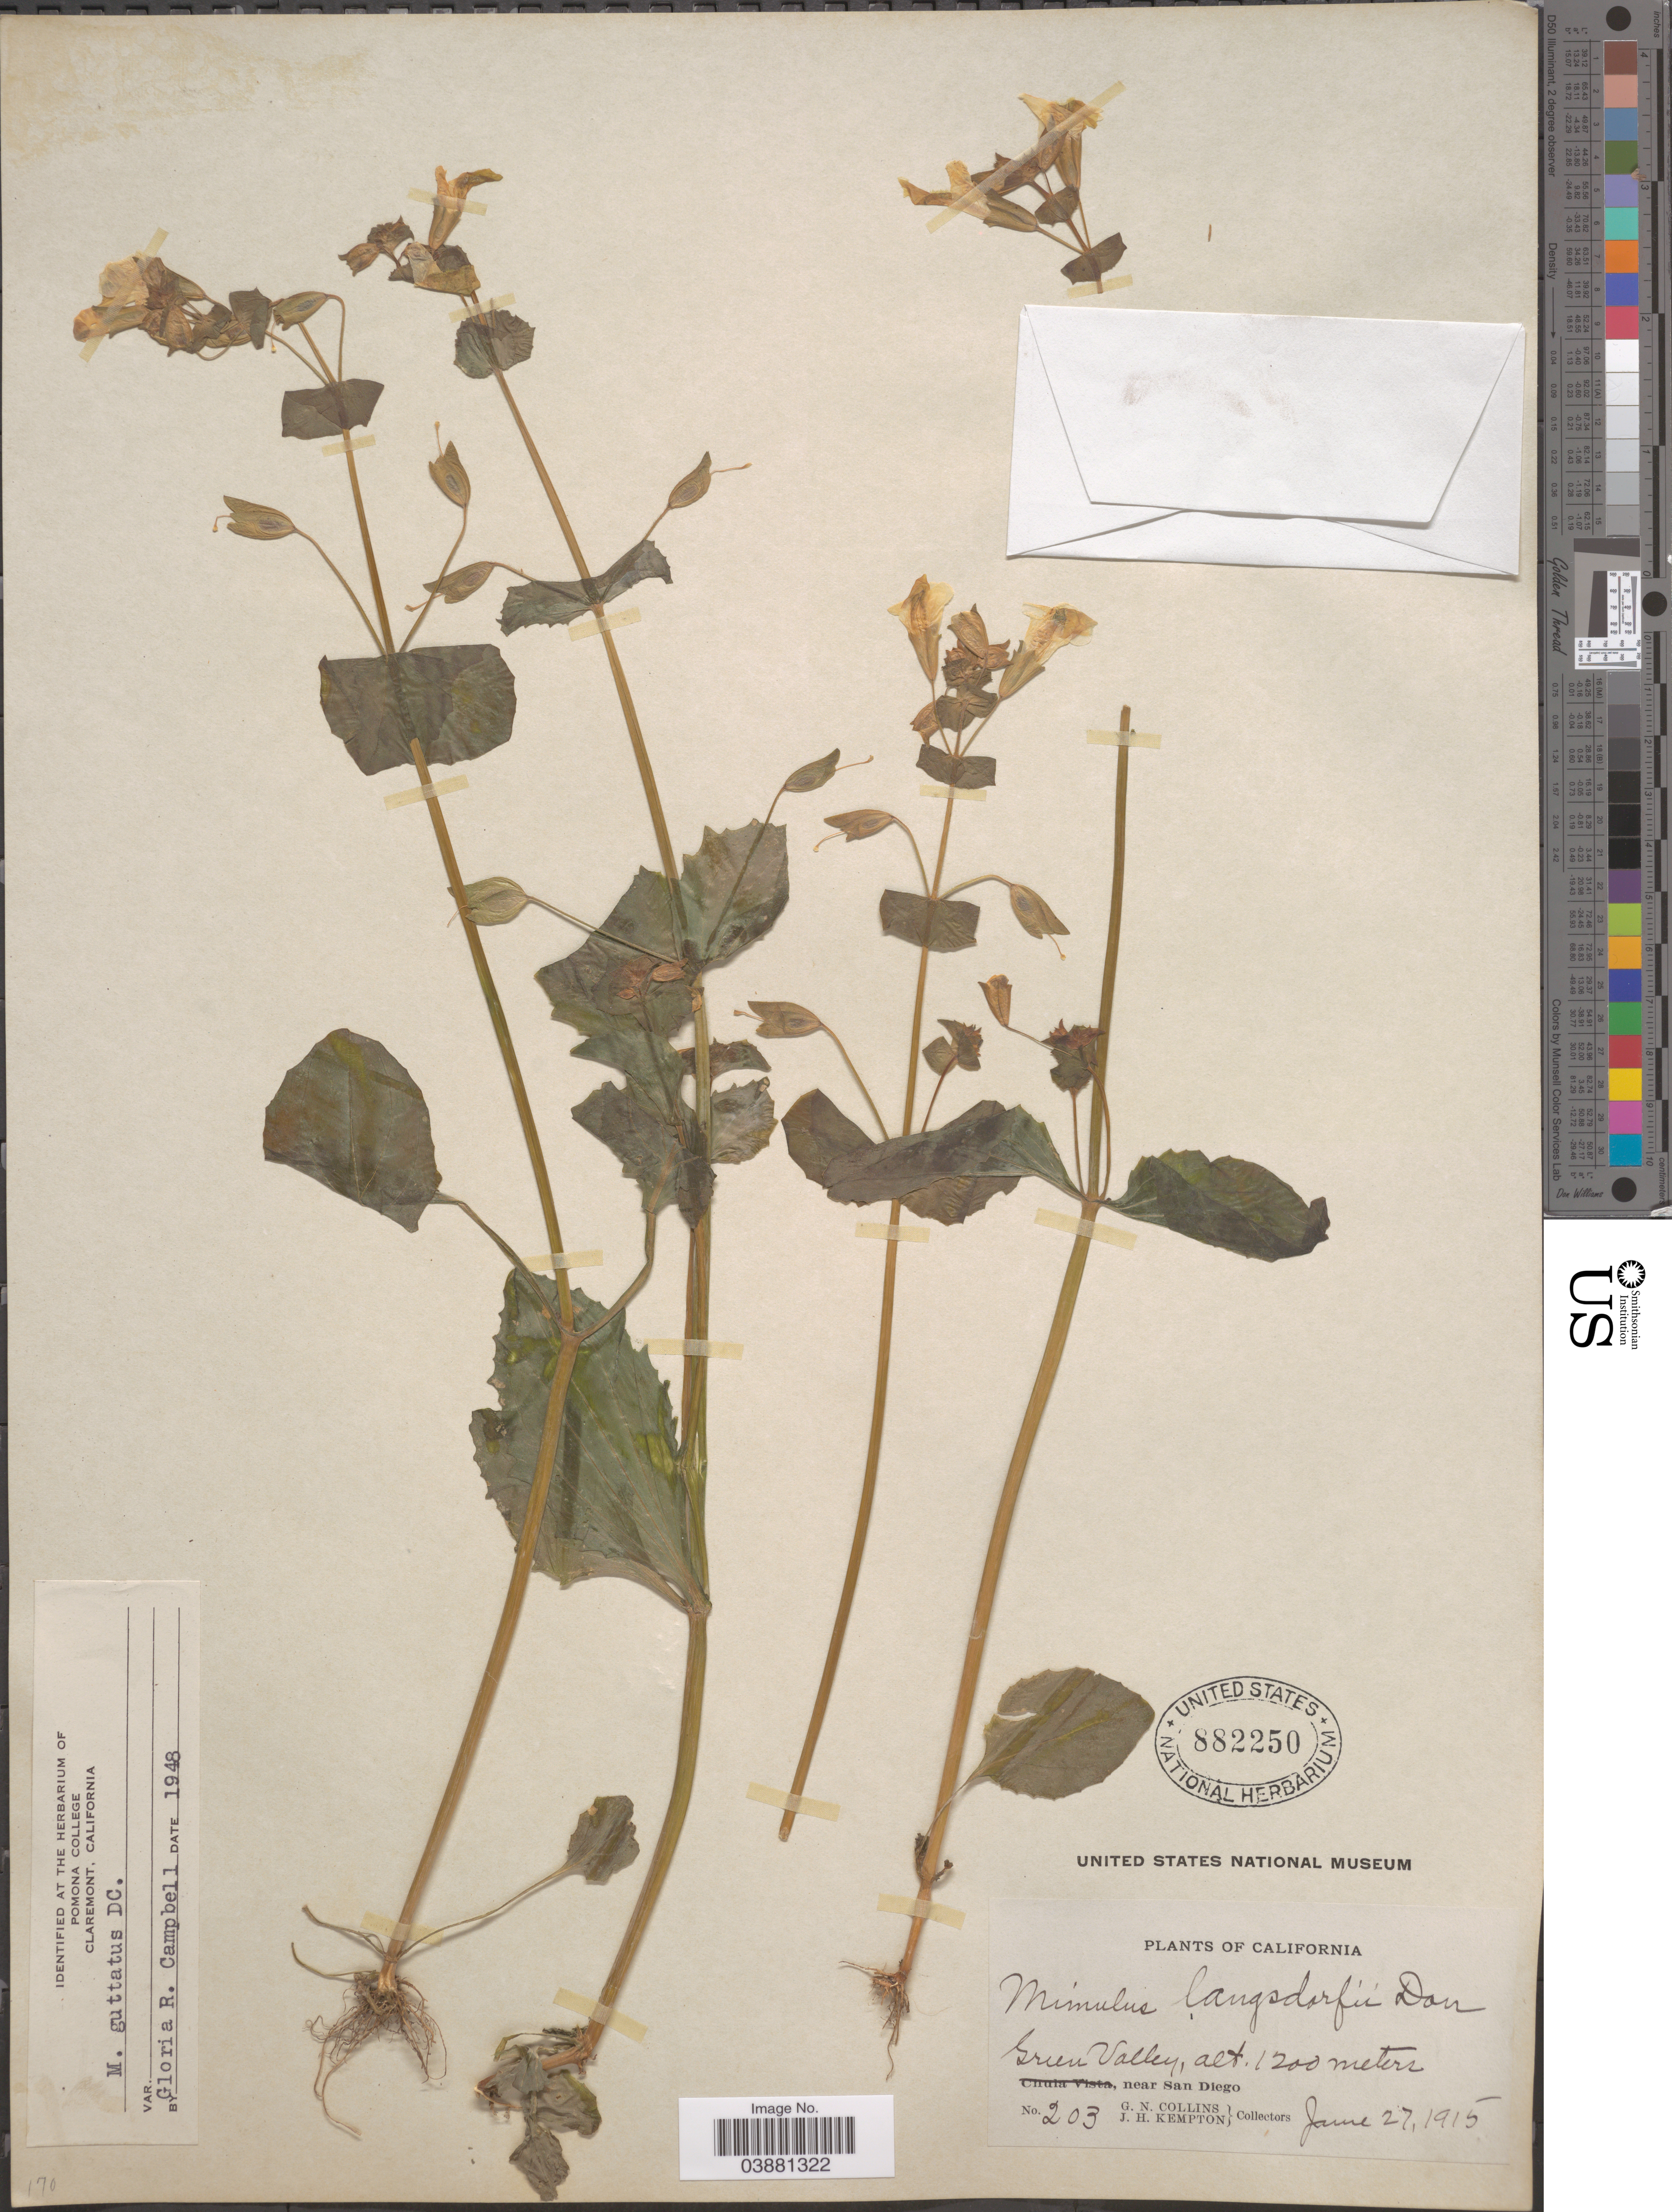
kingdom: Plantae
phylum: Tracheophyta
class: Magnoliopsida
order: Lamiales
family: Phrymaceae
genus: Mimulus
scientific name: Mimulus guttatus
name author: DC.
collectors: G. Collins & J. H. Kempton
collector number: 203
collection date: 1915-06-27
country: United States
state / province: California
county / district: San Diego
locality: Green Valley, near San Diego.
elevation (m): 1200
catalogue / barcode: US 882250